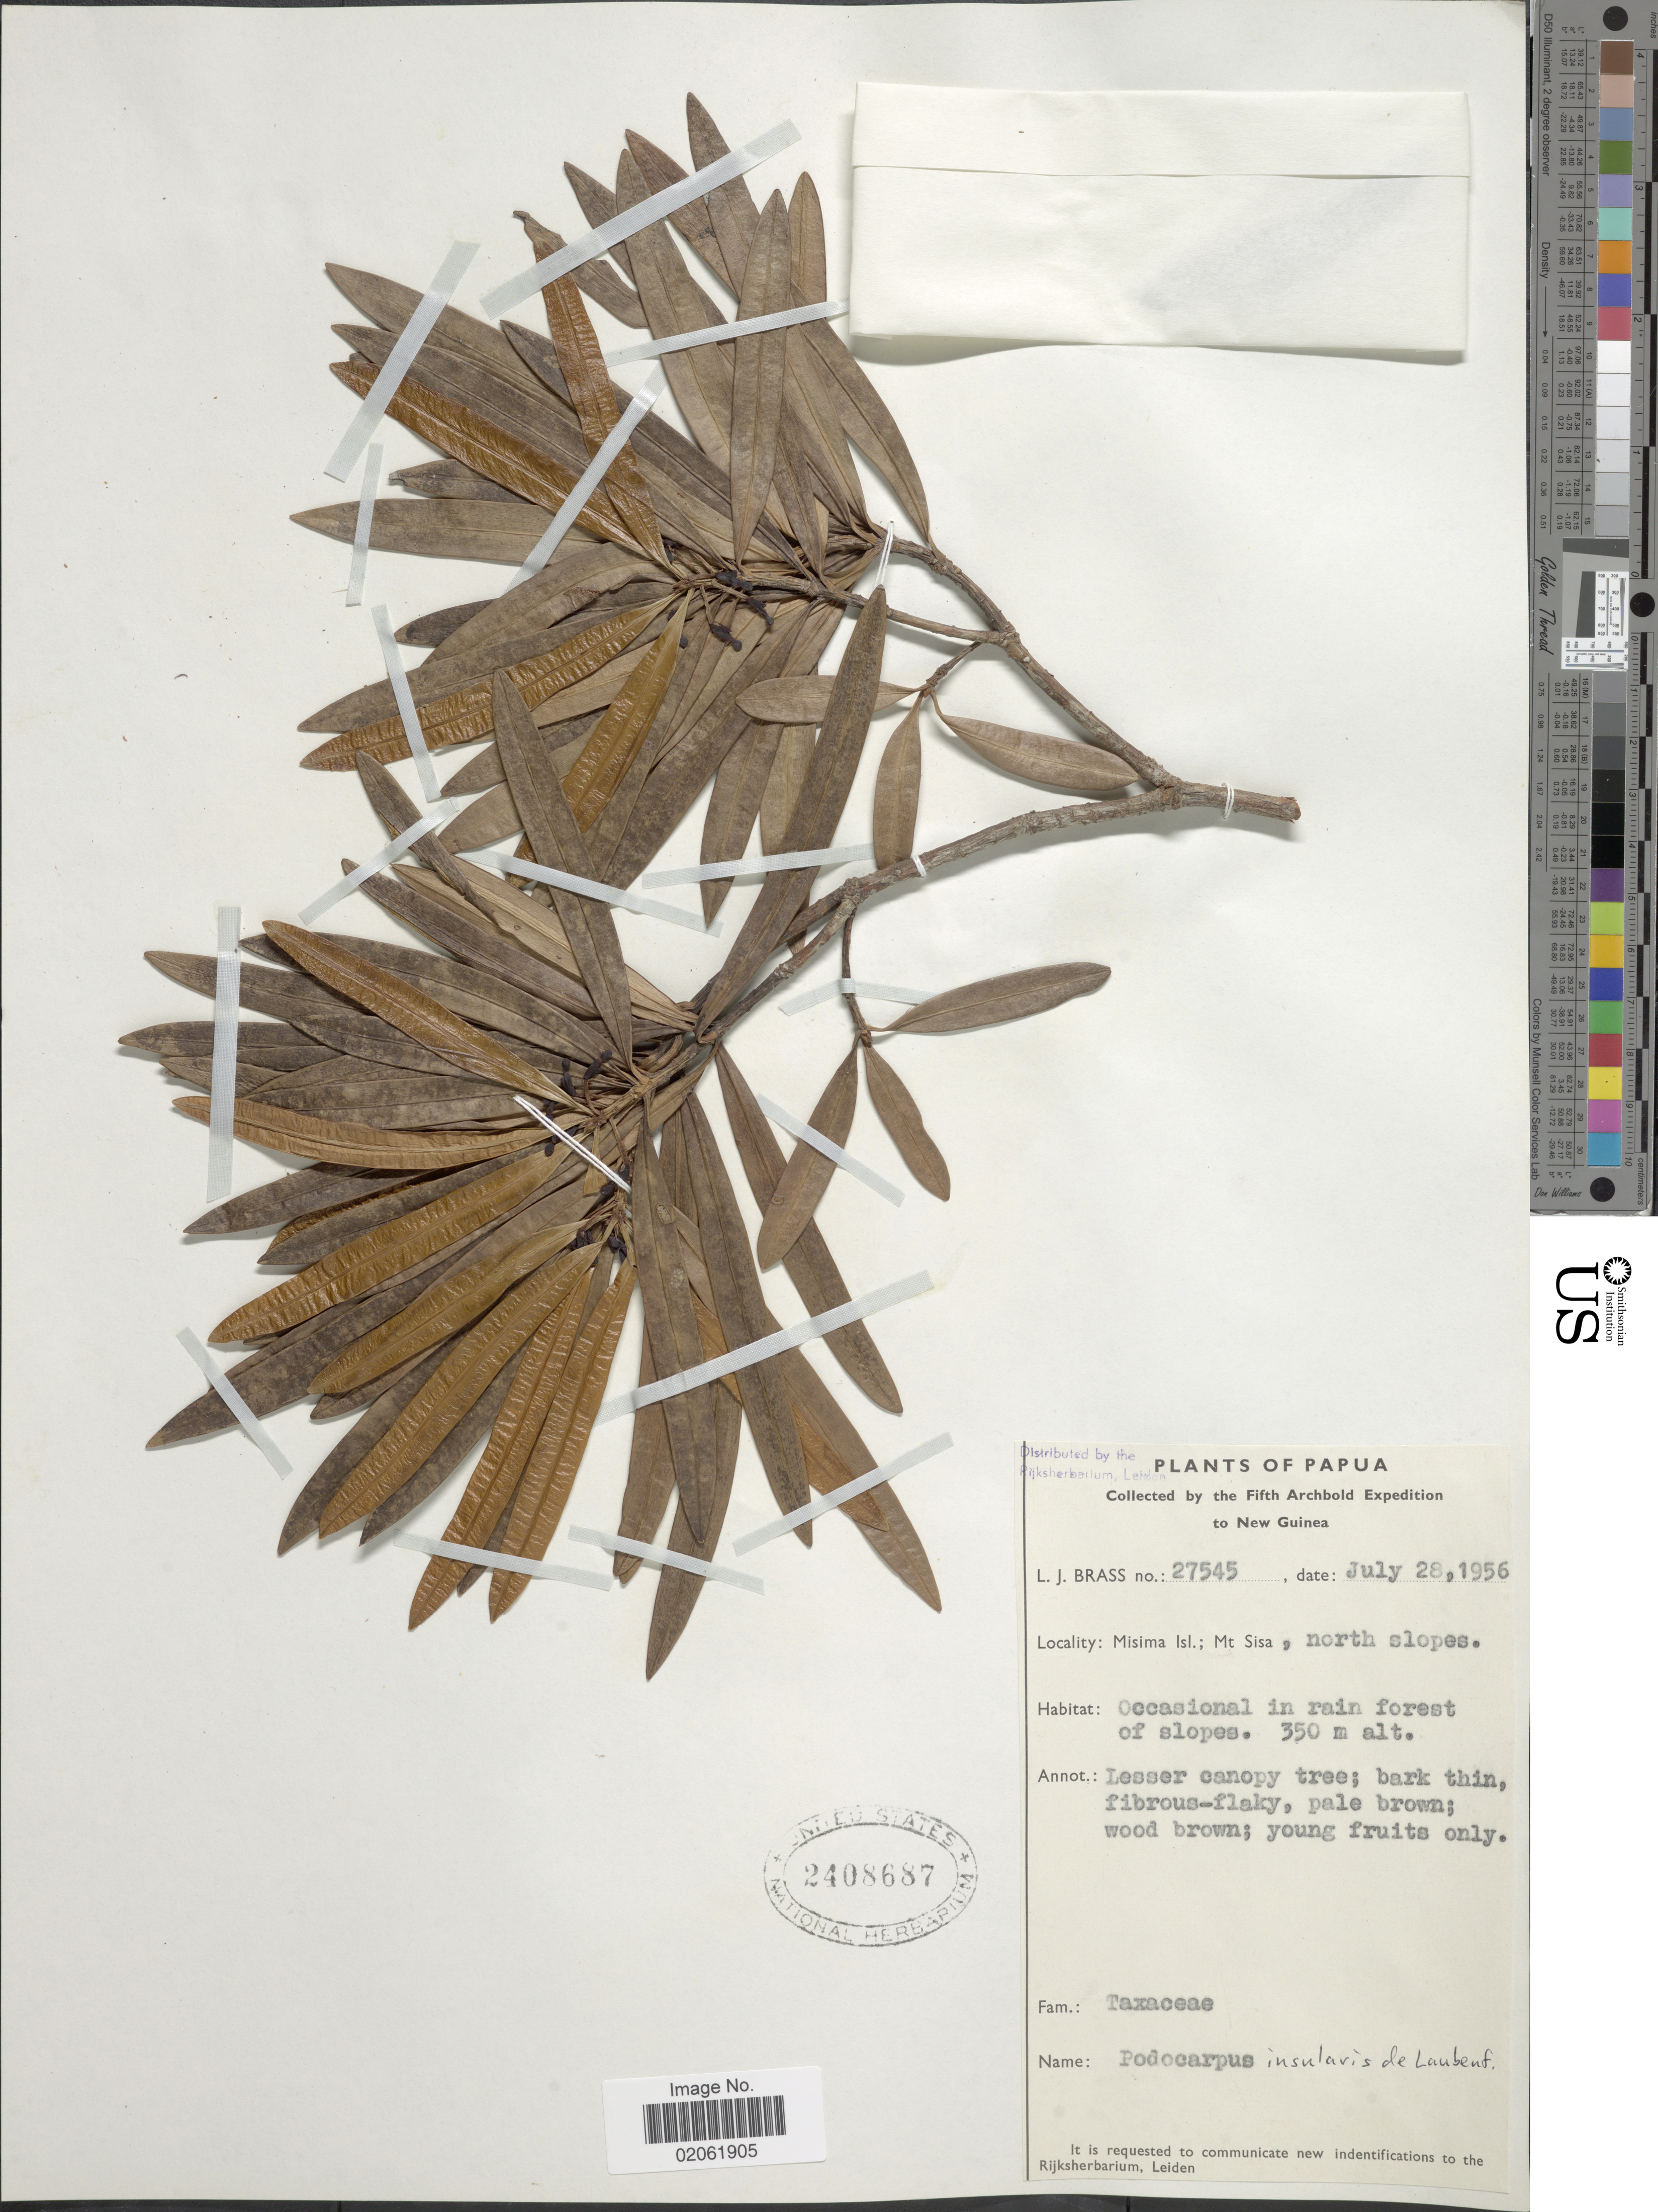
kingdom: Plantae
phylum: Tracheophyta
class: Pinopsida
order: Pinales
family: Podocarpaceae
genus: Podocarpus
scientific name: Podocarpus insularis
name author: de Laub.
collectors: L. J. Brass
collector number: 27545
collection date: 1956-07-28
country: Papua New Guinea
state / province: Milne Bay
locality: Papua, Misima Isl, Mt. Sisa, north slopes.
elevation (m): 350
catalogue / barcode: US 2408687